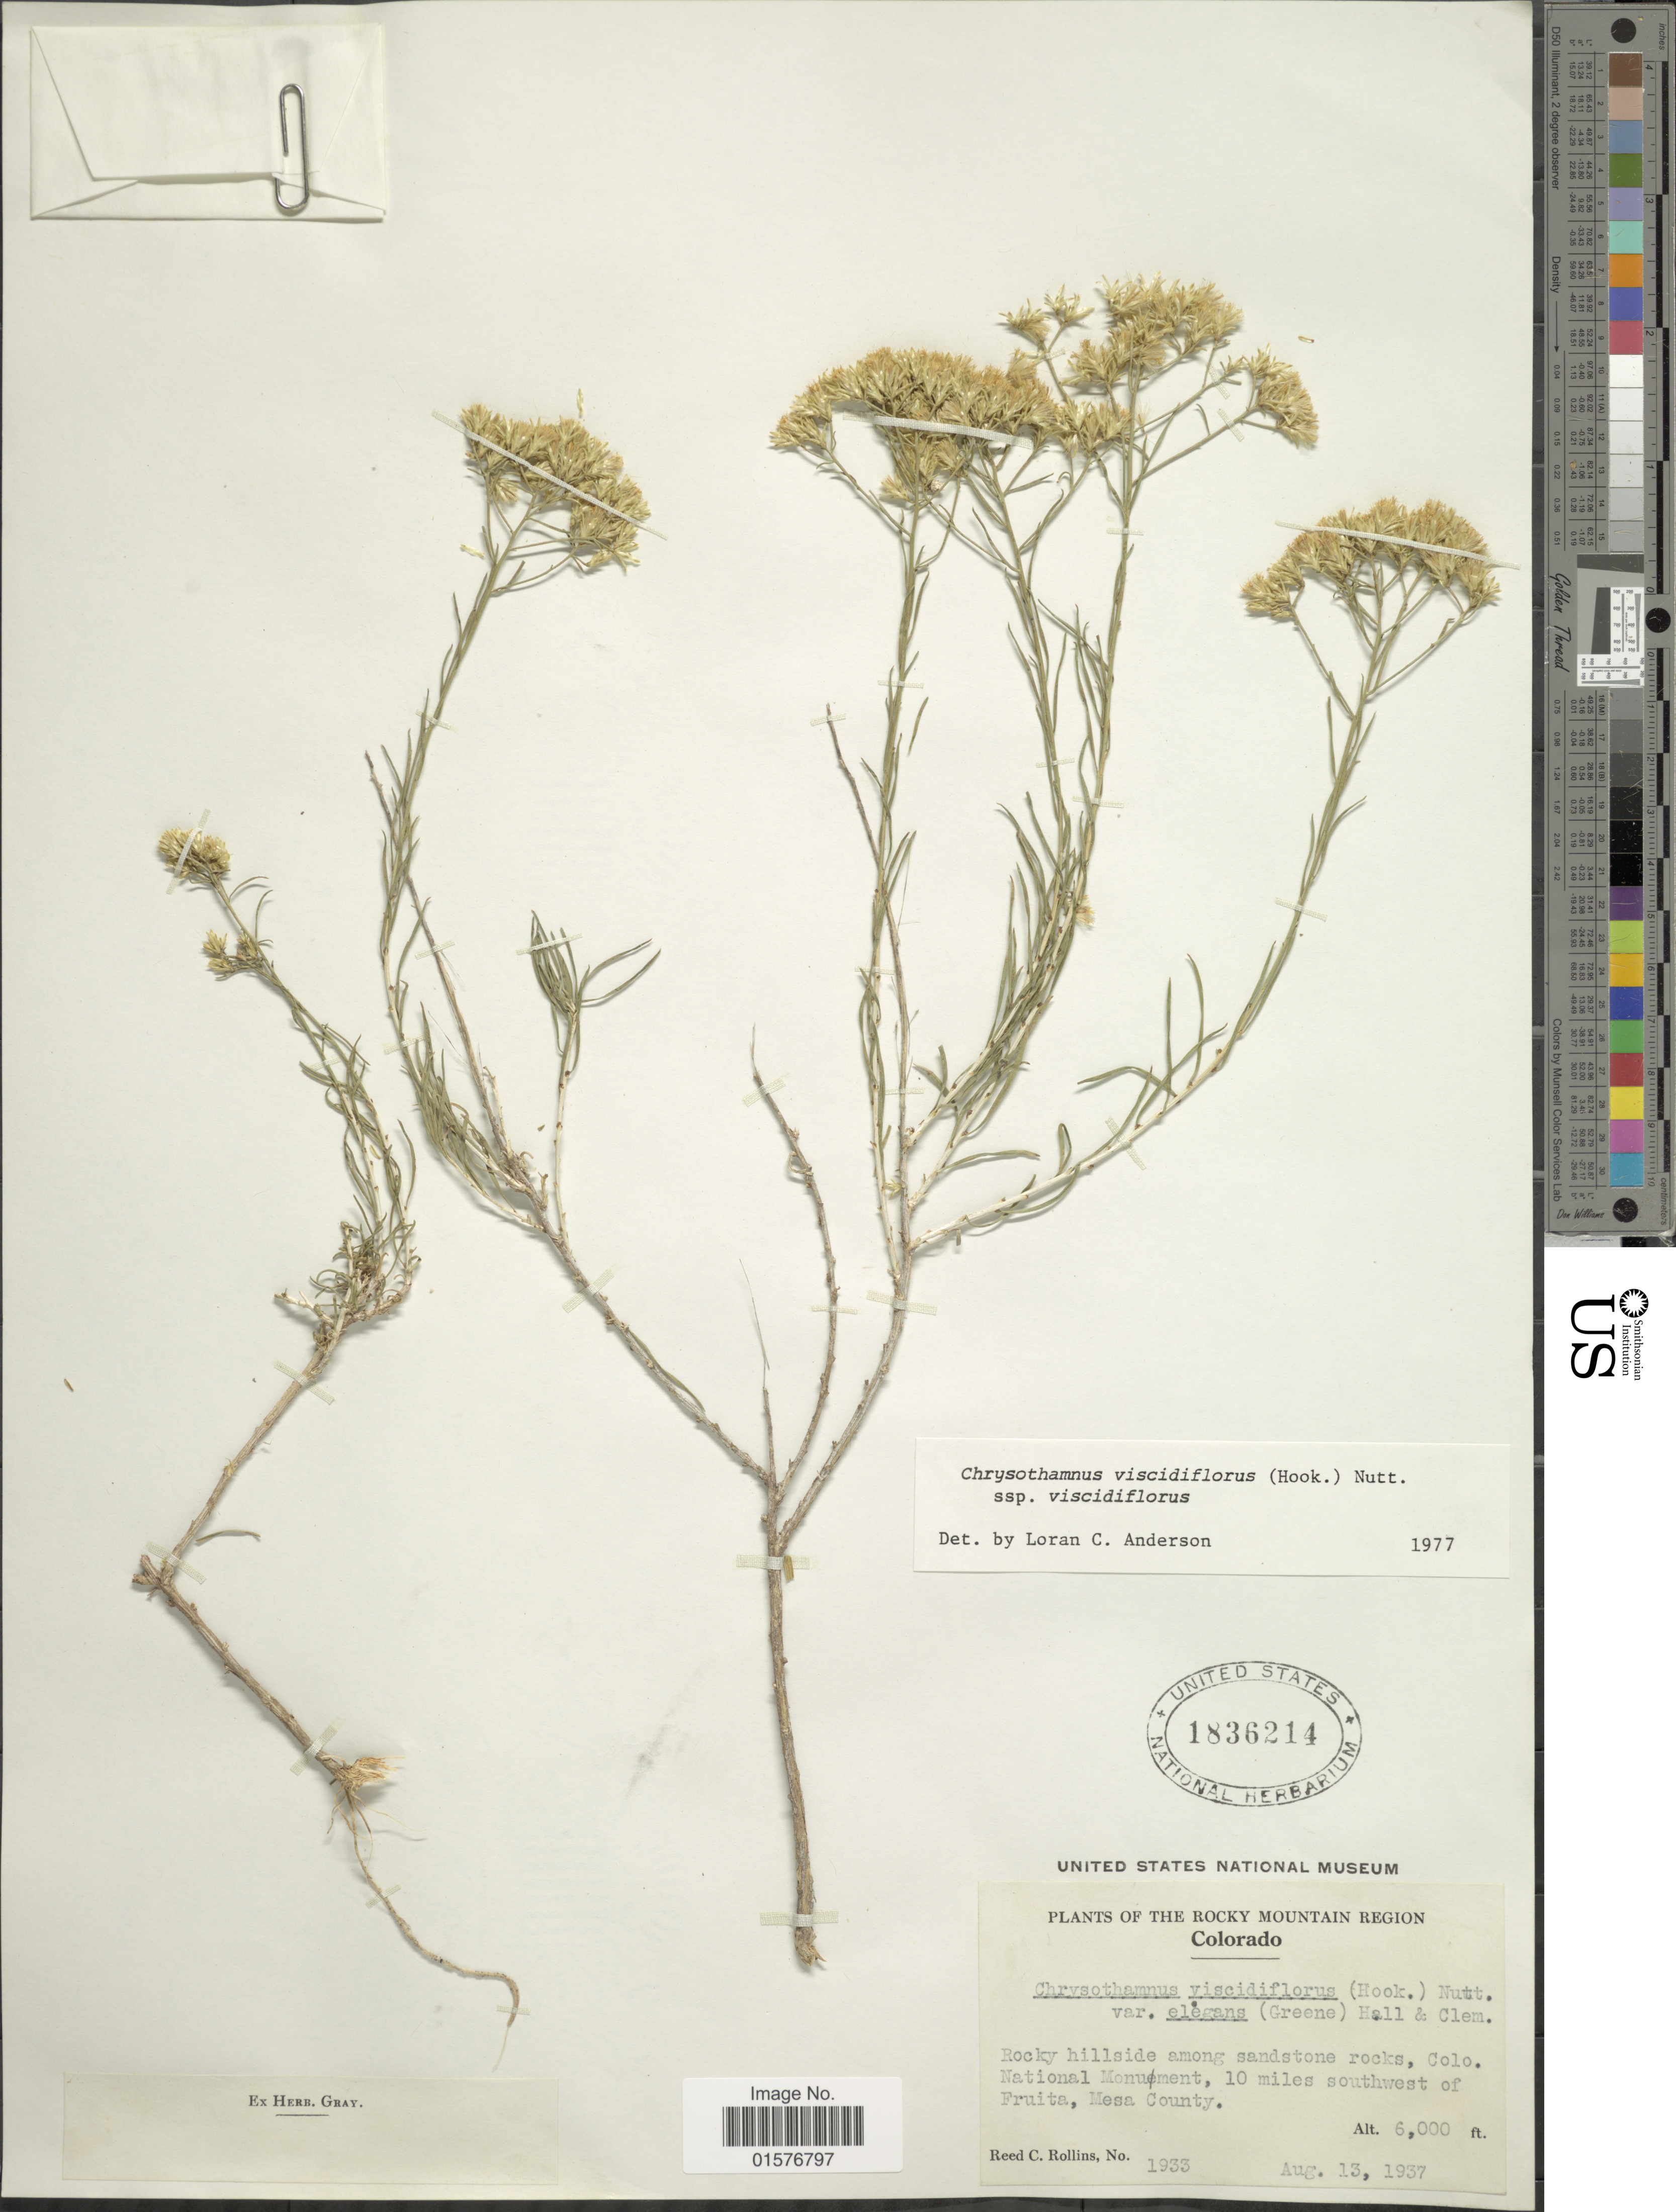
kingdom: Plantae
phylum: Tracheophyta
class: Magnoliopsida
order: Asterales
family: Asteraceae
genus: Chrysothamnus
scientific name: Chrysothamnus viscidiflorus subsp. viscidiflorus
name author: (Hook.) Nutt.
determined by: Urbatsch, Lowell E., Curator (LSU), Louisiana State University (UNITED STATES)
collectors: R. C. Rollins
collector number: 1933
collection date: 1937-08-13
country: United States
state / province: Colorado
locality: THe Rocky Mountain Region, Rocky hillside among sandstone rocks, Colo. National Monument, 10 miles southwest of Fruita, Mesa County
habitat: rocky hillside among sandstone rocks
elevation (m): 1829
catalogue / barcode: US 1836214